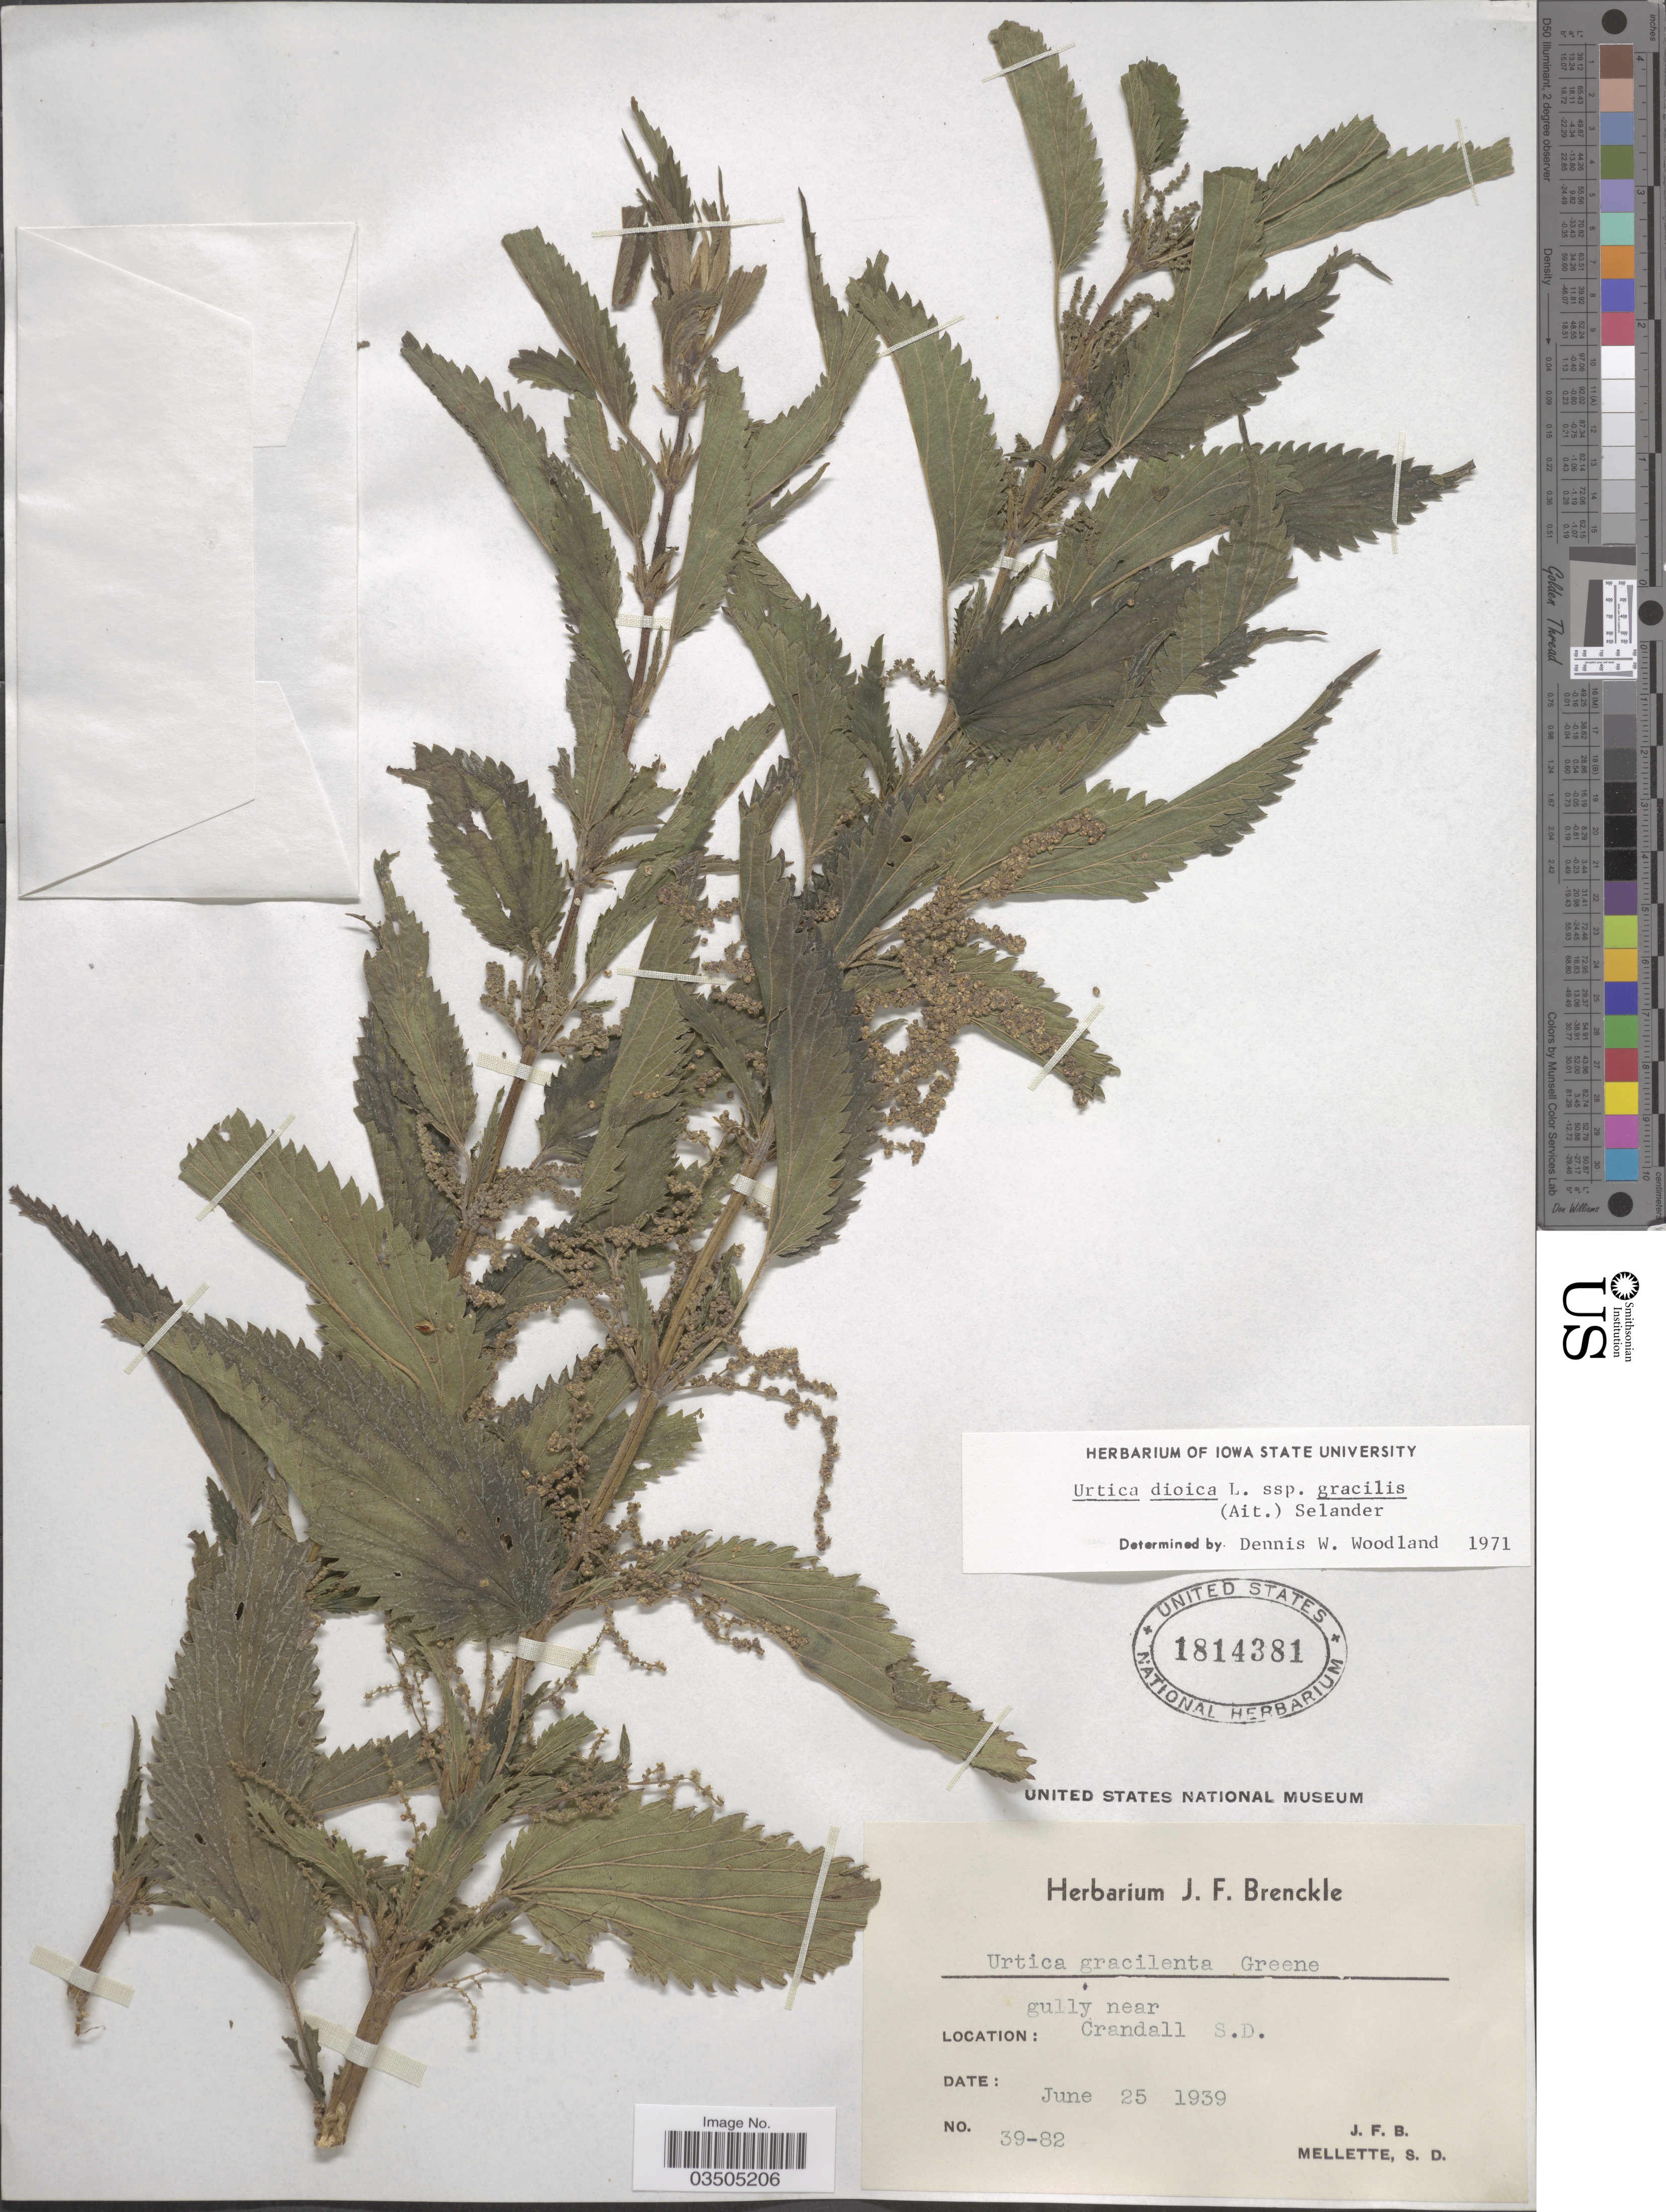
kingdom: Plantae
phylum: Tracheophyta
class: Magnoliopsida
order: Rosales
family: Urticaceae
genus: Urtica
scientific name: Urtica dioica subsp. gracilis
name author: L.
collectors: J. Brenckle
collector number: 39-82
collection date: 1939-06-25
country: United States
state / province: South Dakota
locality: Gully near Crandall.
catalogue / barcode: US 1814381